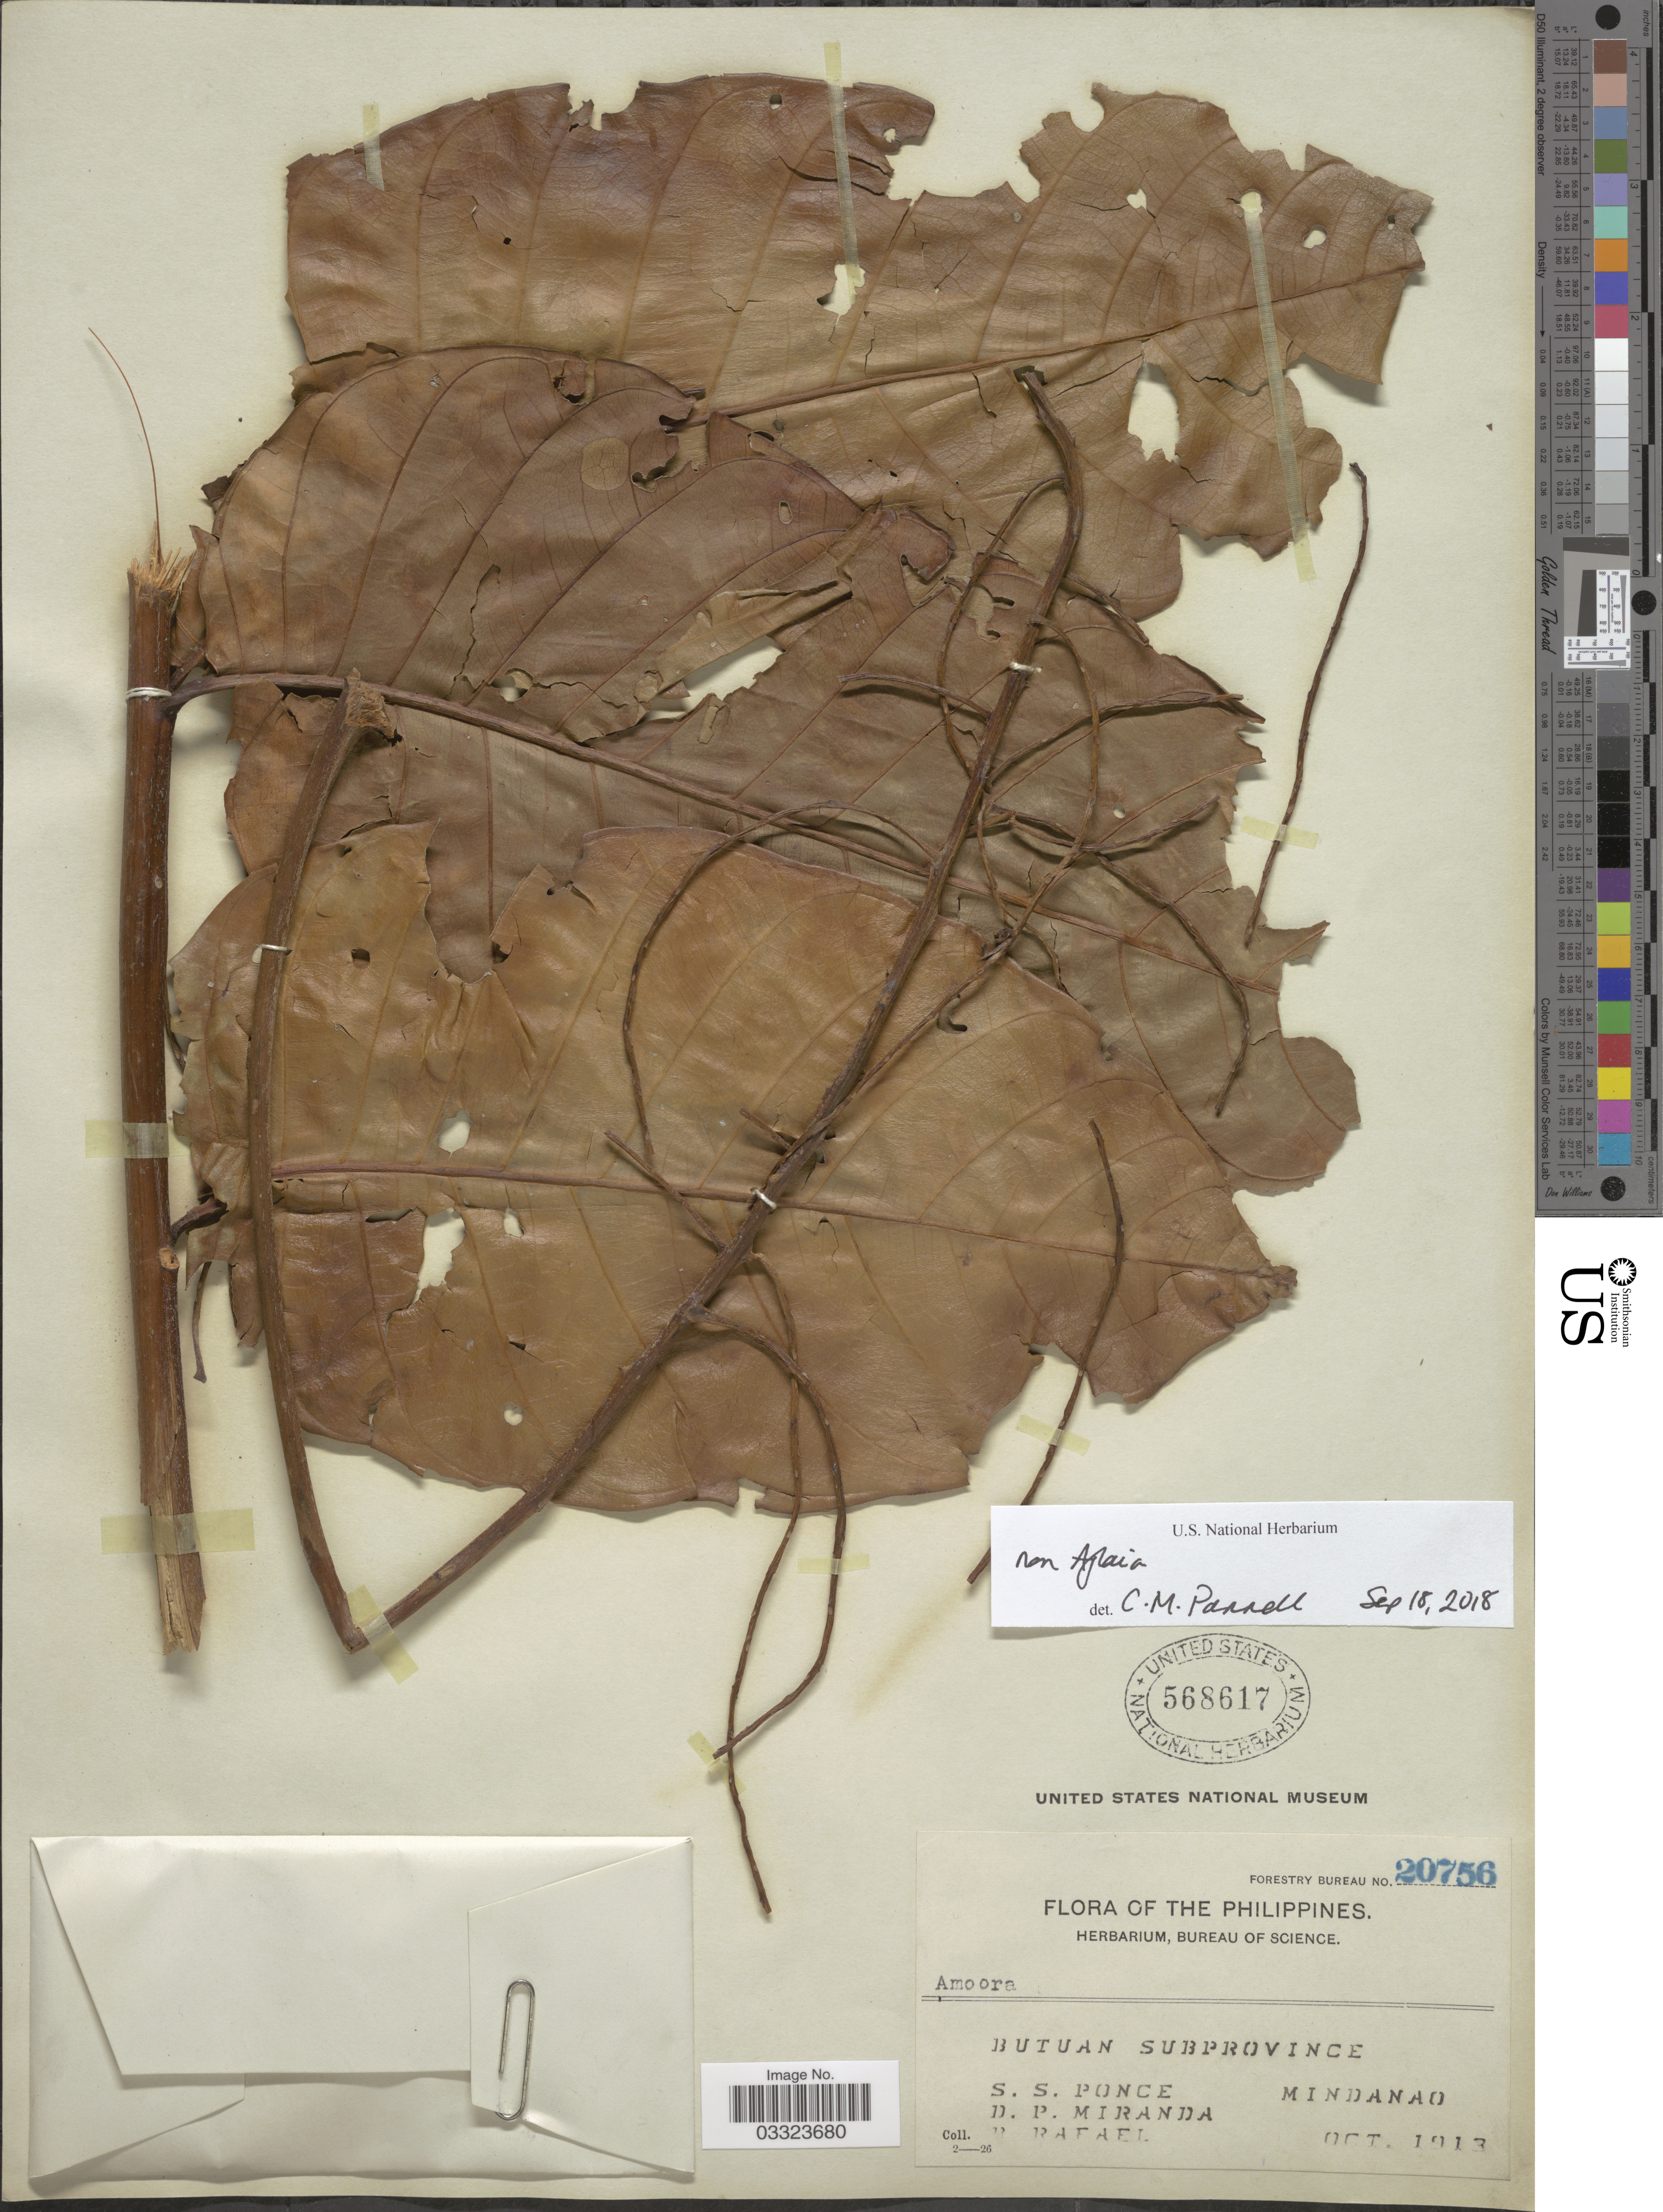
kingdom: Plantae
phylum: Tracheophyta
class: Magnoliopsida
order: Sapindales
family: Meliaceae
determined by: Pannell, C. M.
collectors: S. Ponce, D. P. Miranda & B. Rafael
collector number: Forestry Bureau 20756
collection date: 1913-10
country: Philippines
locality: Butuan Subprovince, Mindanao.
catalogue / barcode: US 568617